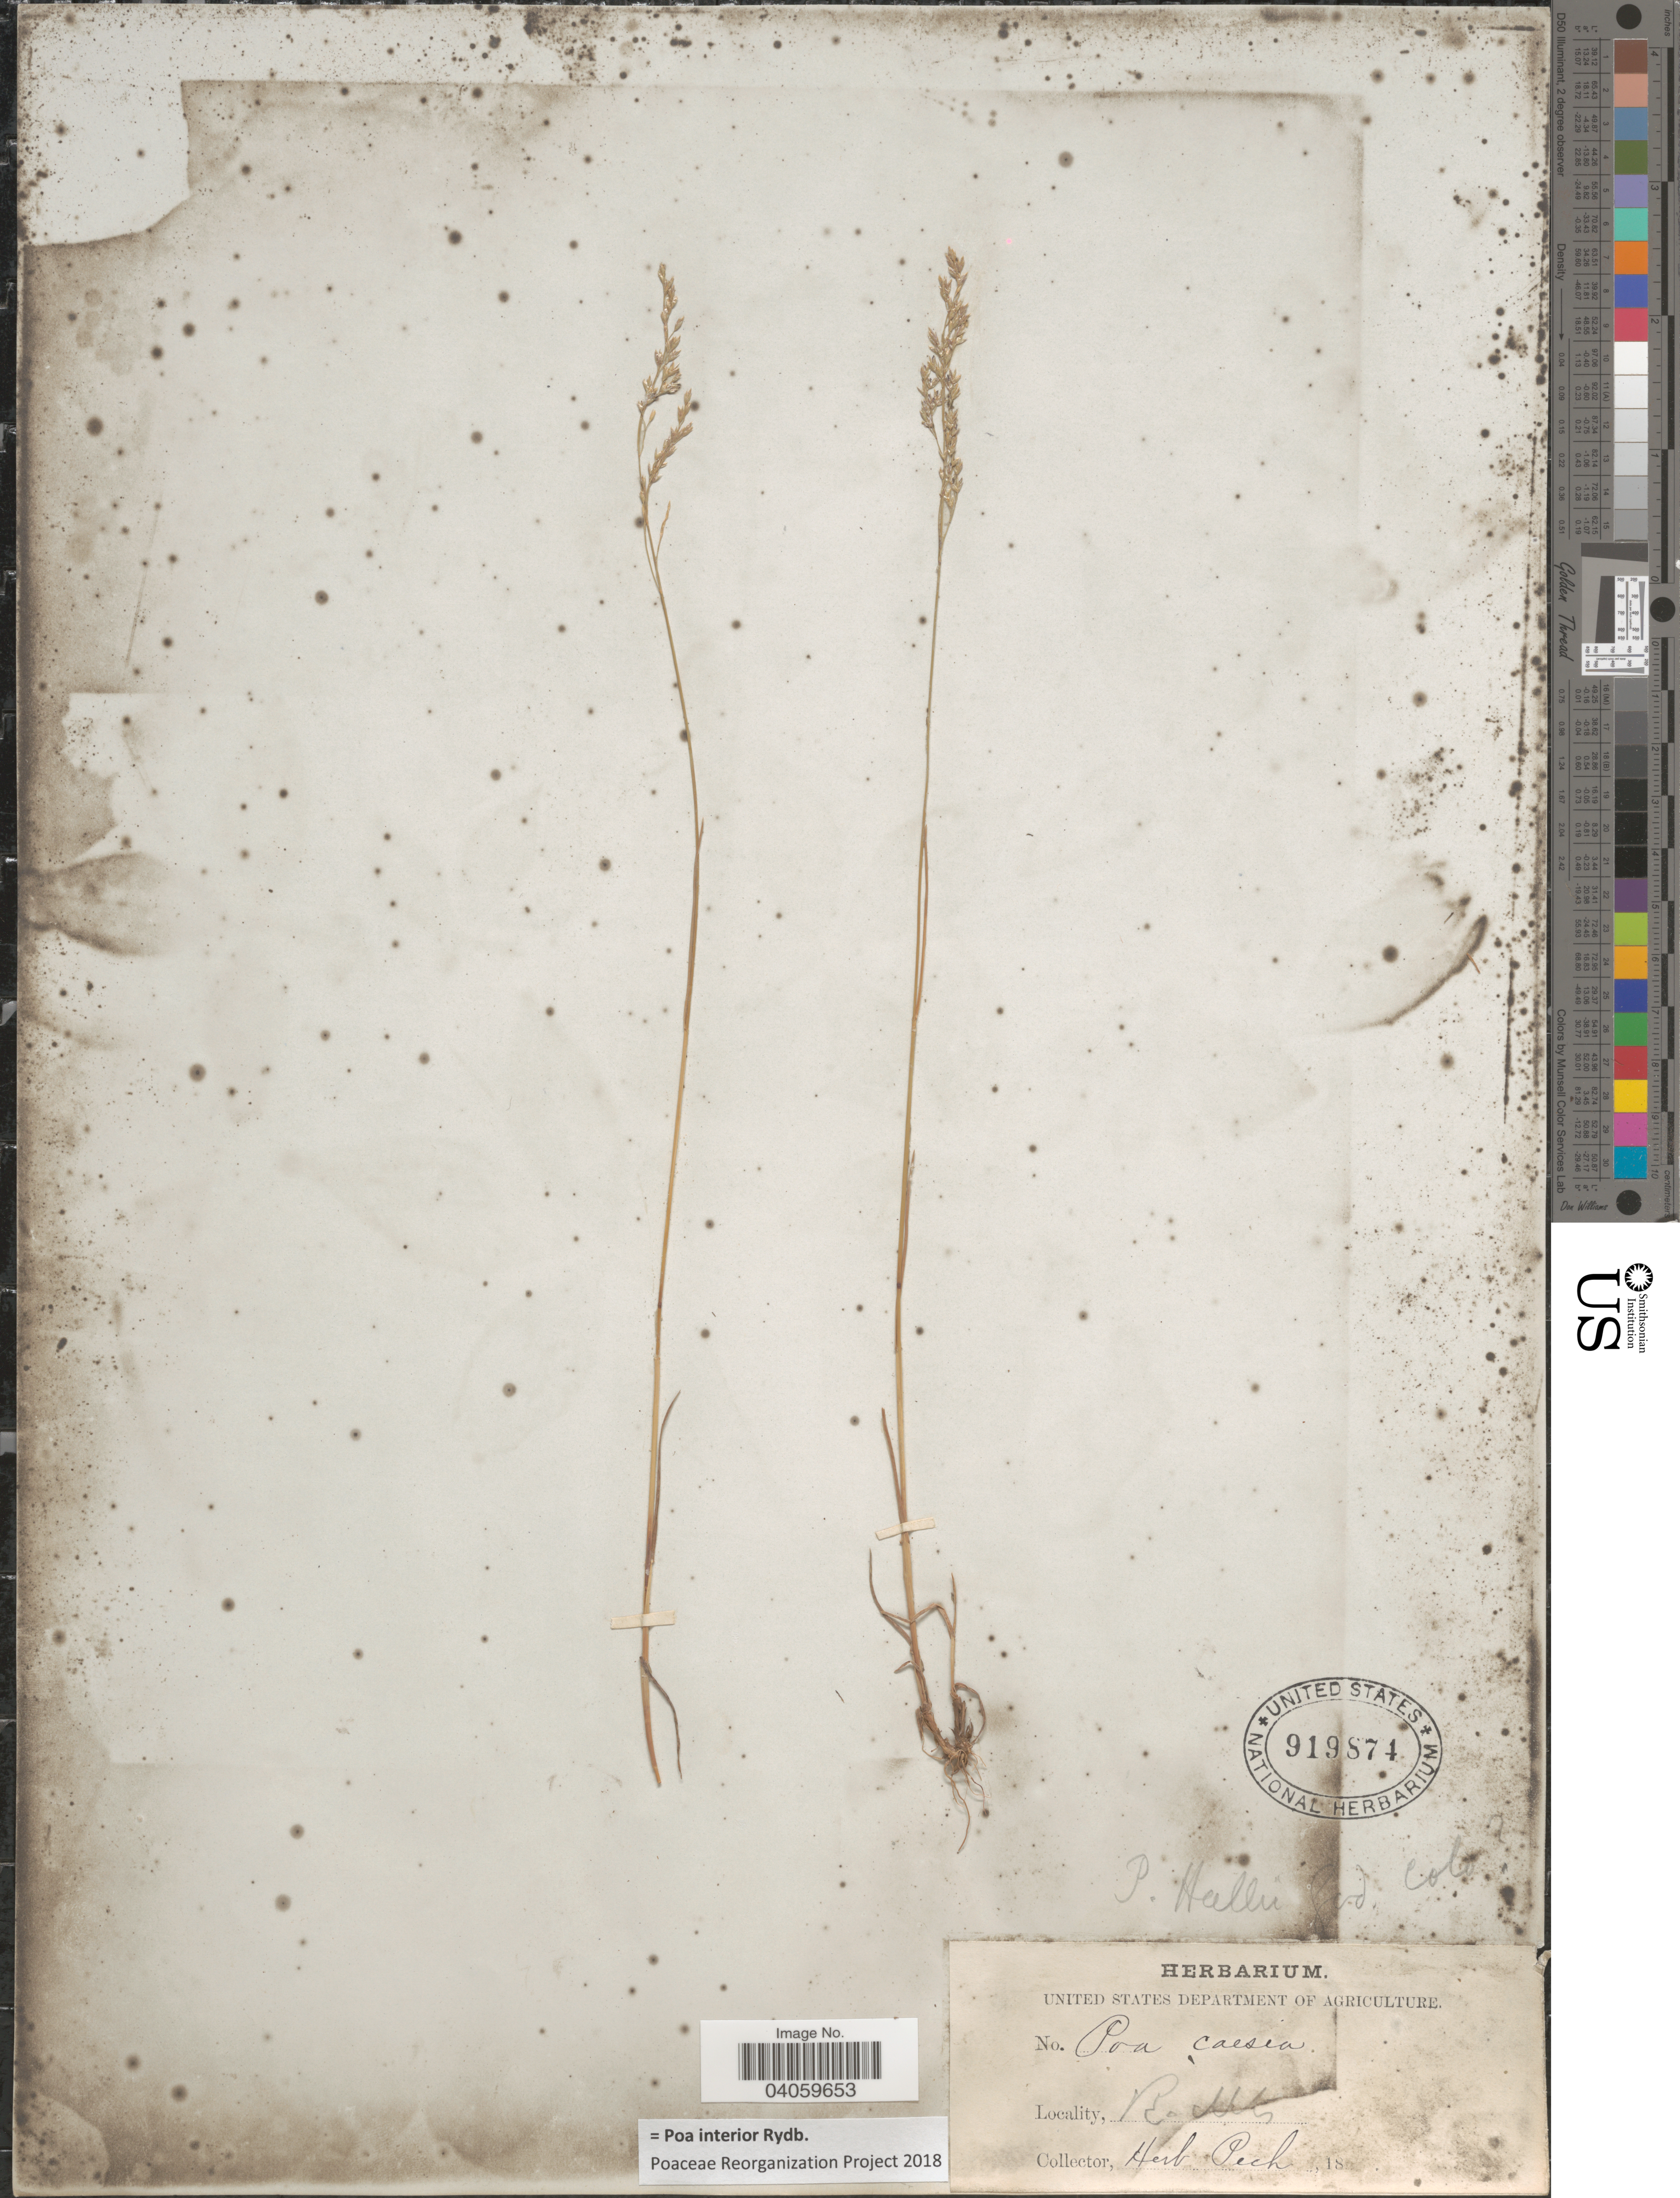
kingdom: Plantae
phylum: Tracheophyta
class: Liliopsida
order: Poales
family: Poaceae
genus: Poa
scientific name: Poa interior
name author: Rydb.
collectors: ex Herb. Pech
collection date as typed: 18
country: United States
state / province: Colorado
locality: Ro Mts.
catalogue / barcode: US 919874